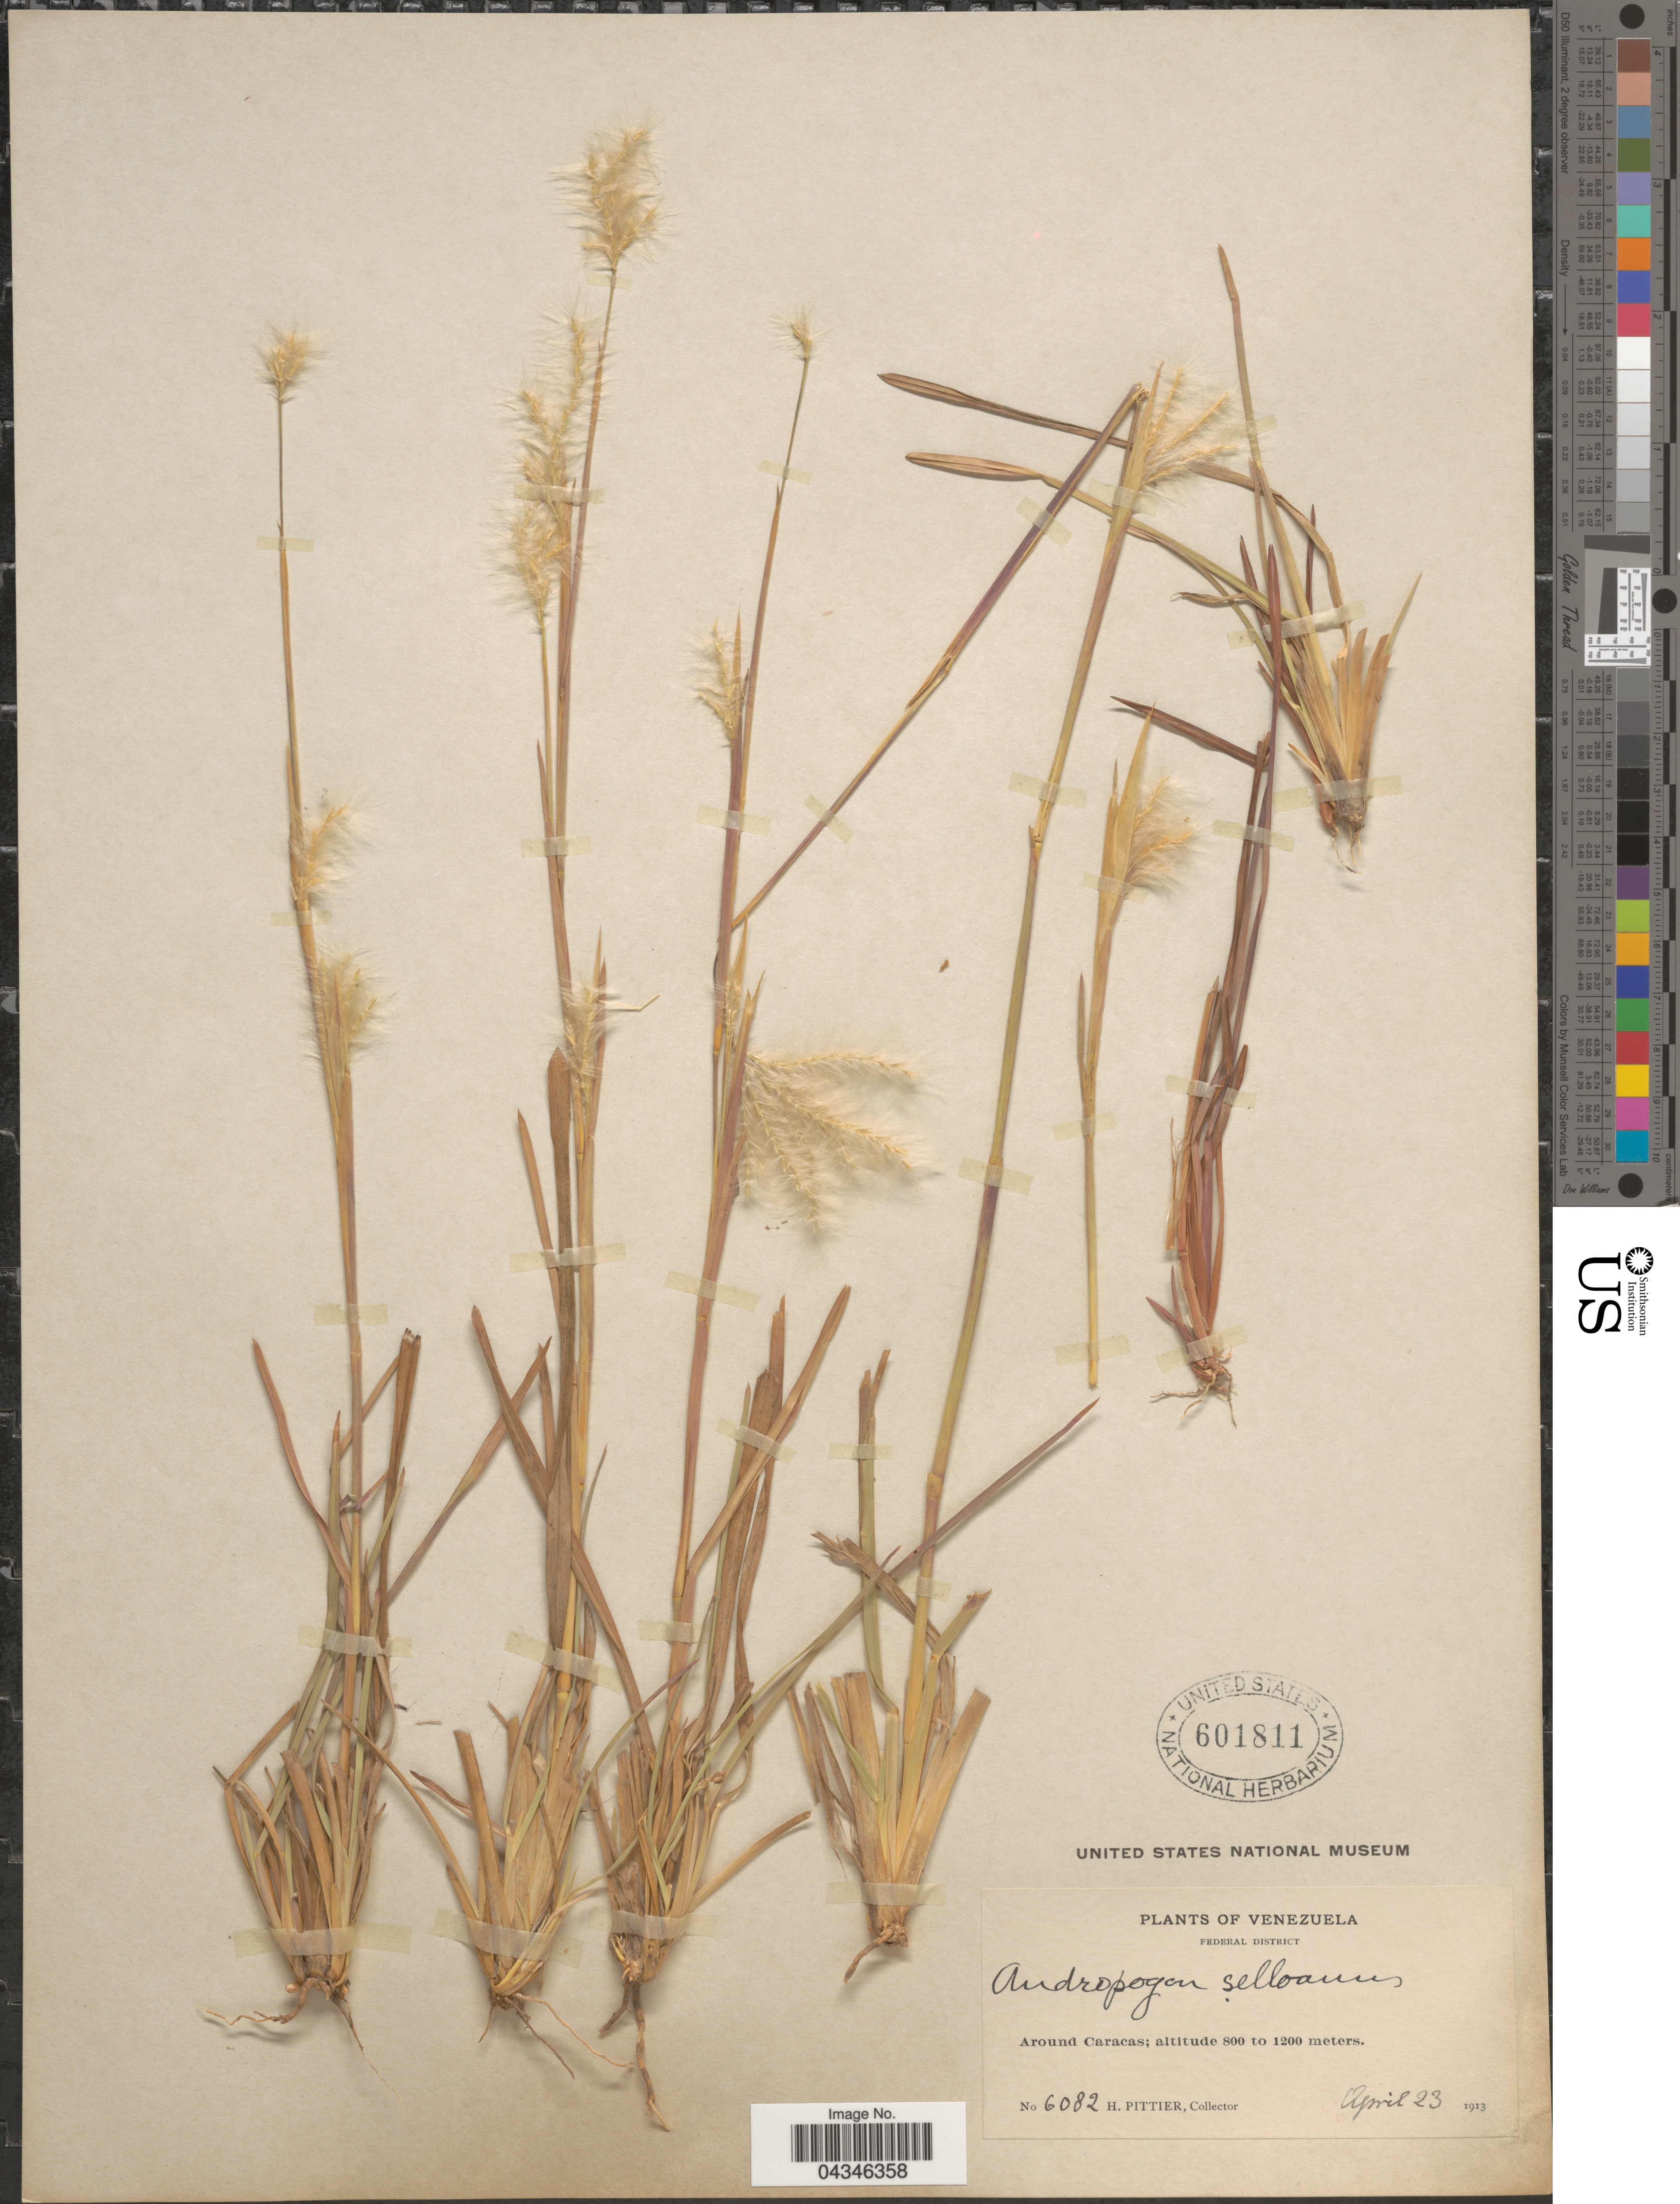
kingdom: Plantae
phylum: Tracheophyta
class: Liliopsida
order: Poales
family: Poaceae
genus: Andropogon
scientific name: Andropogon selloanus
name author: (Hack.) Hack.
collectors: H. F. Pittier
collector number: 6082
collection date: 1913-04-23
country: Venezuela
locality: Federal District. Around Caracas.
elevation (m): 800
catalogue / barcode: US 601811